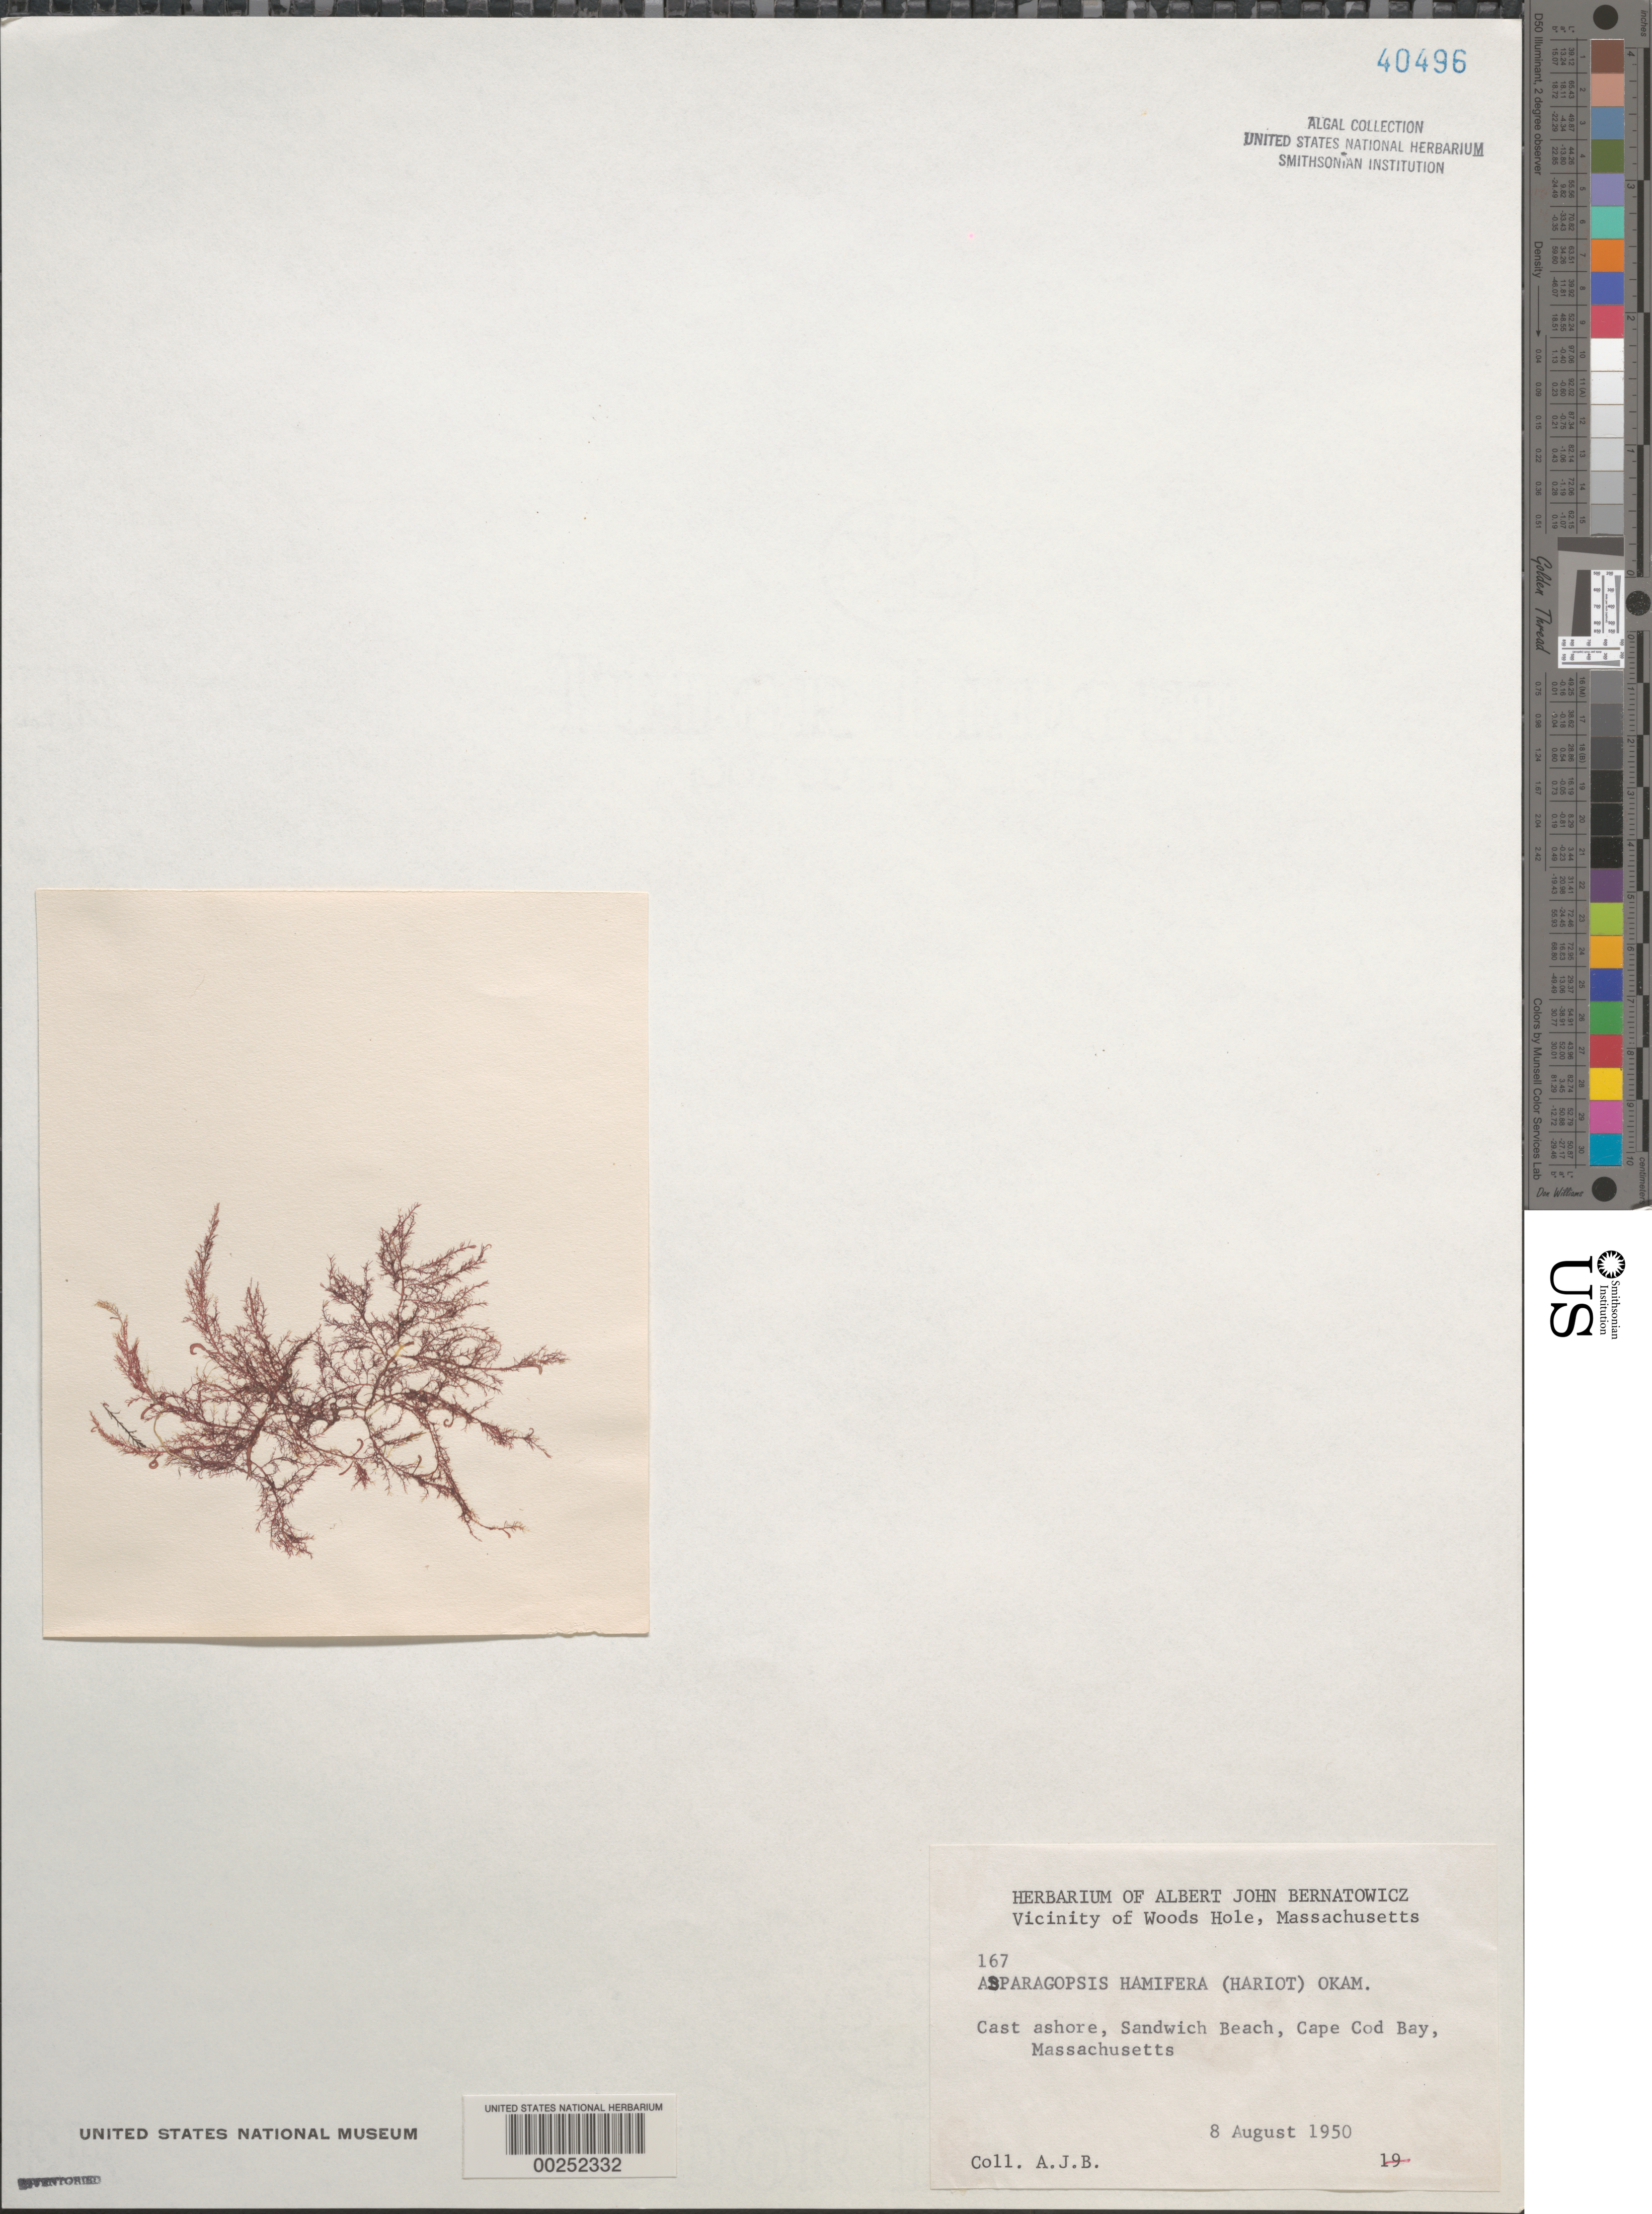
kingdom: Plantae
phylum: Rhodophyta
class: Florideophyceae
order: Bonnemaisoniales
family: Bonnemaisoniaceae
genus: Bonnemaisonia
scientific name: Bonnemaisonia hamifera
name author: P. Hariot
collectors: A. Bernatowicz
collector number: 167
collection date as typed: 08 Aug 1950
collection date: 1950-08-08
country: United States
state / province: Massachusetts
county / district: Barnstable County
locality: Sandwich Beach, Cape Cod Bay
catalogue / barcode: US 40496